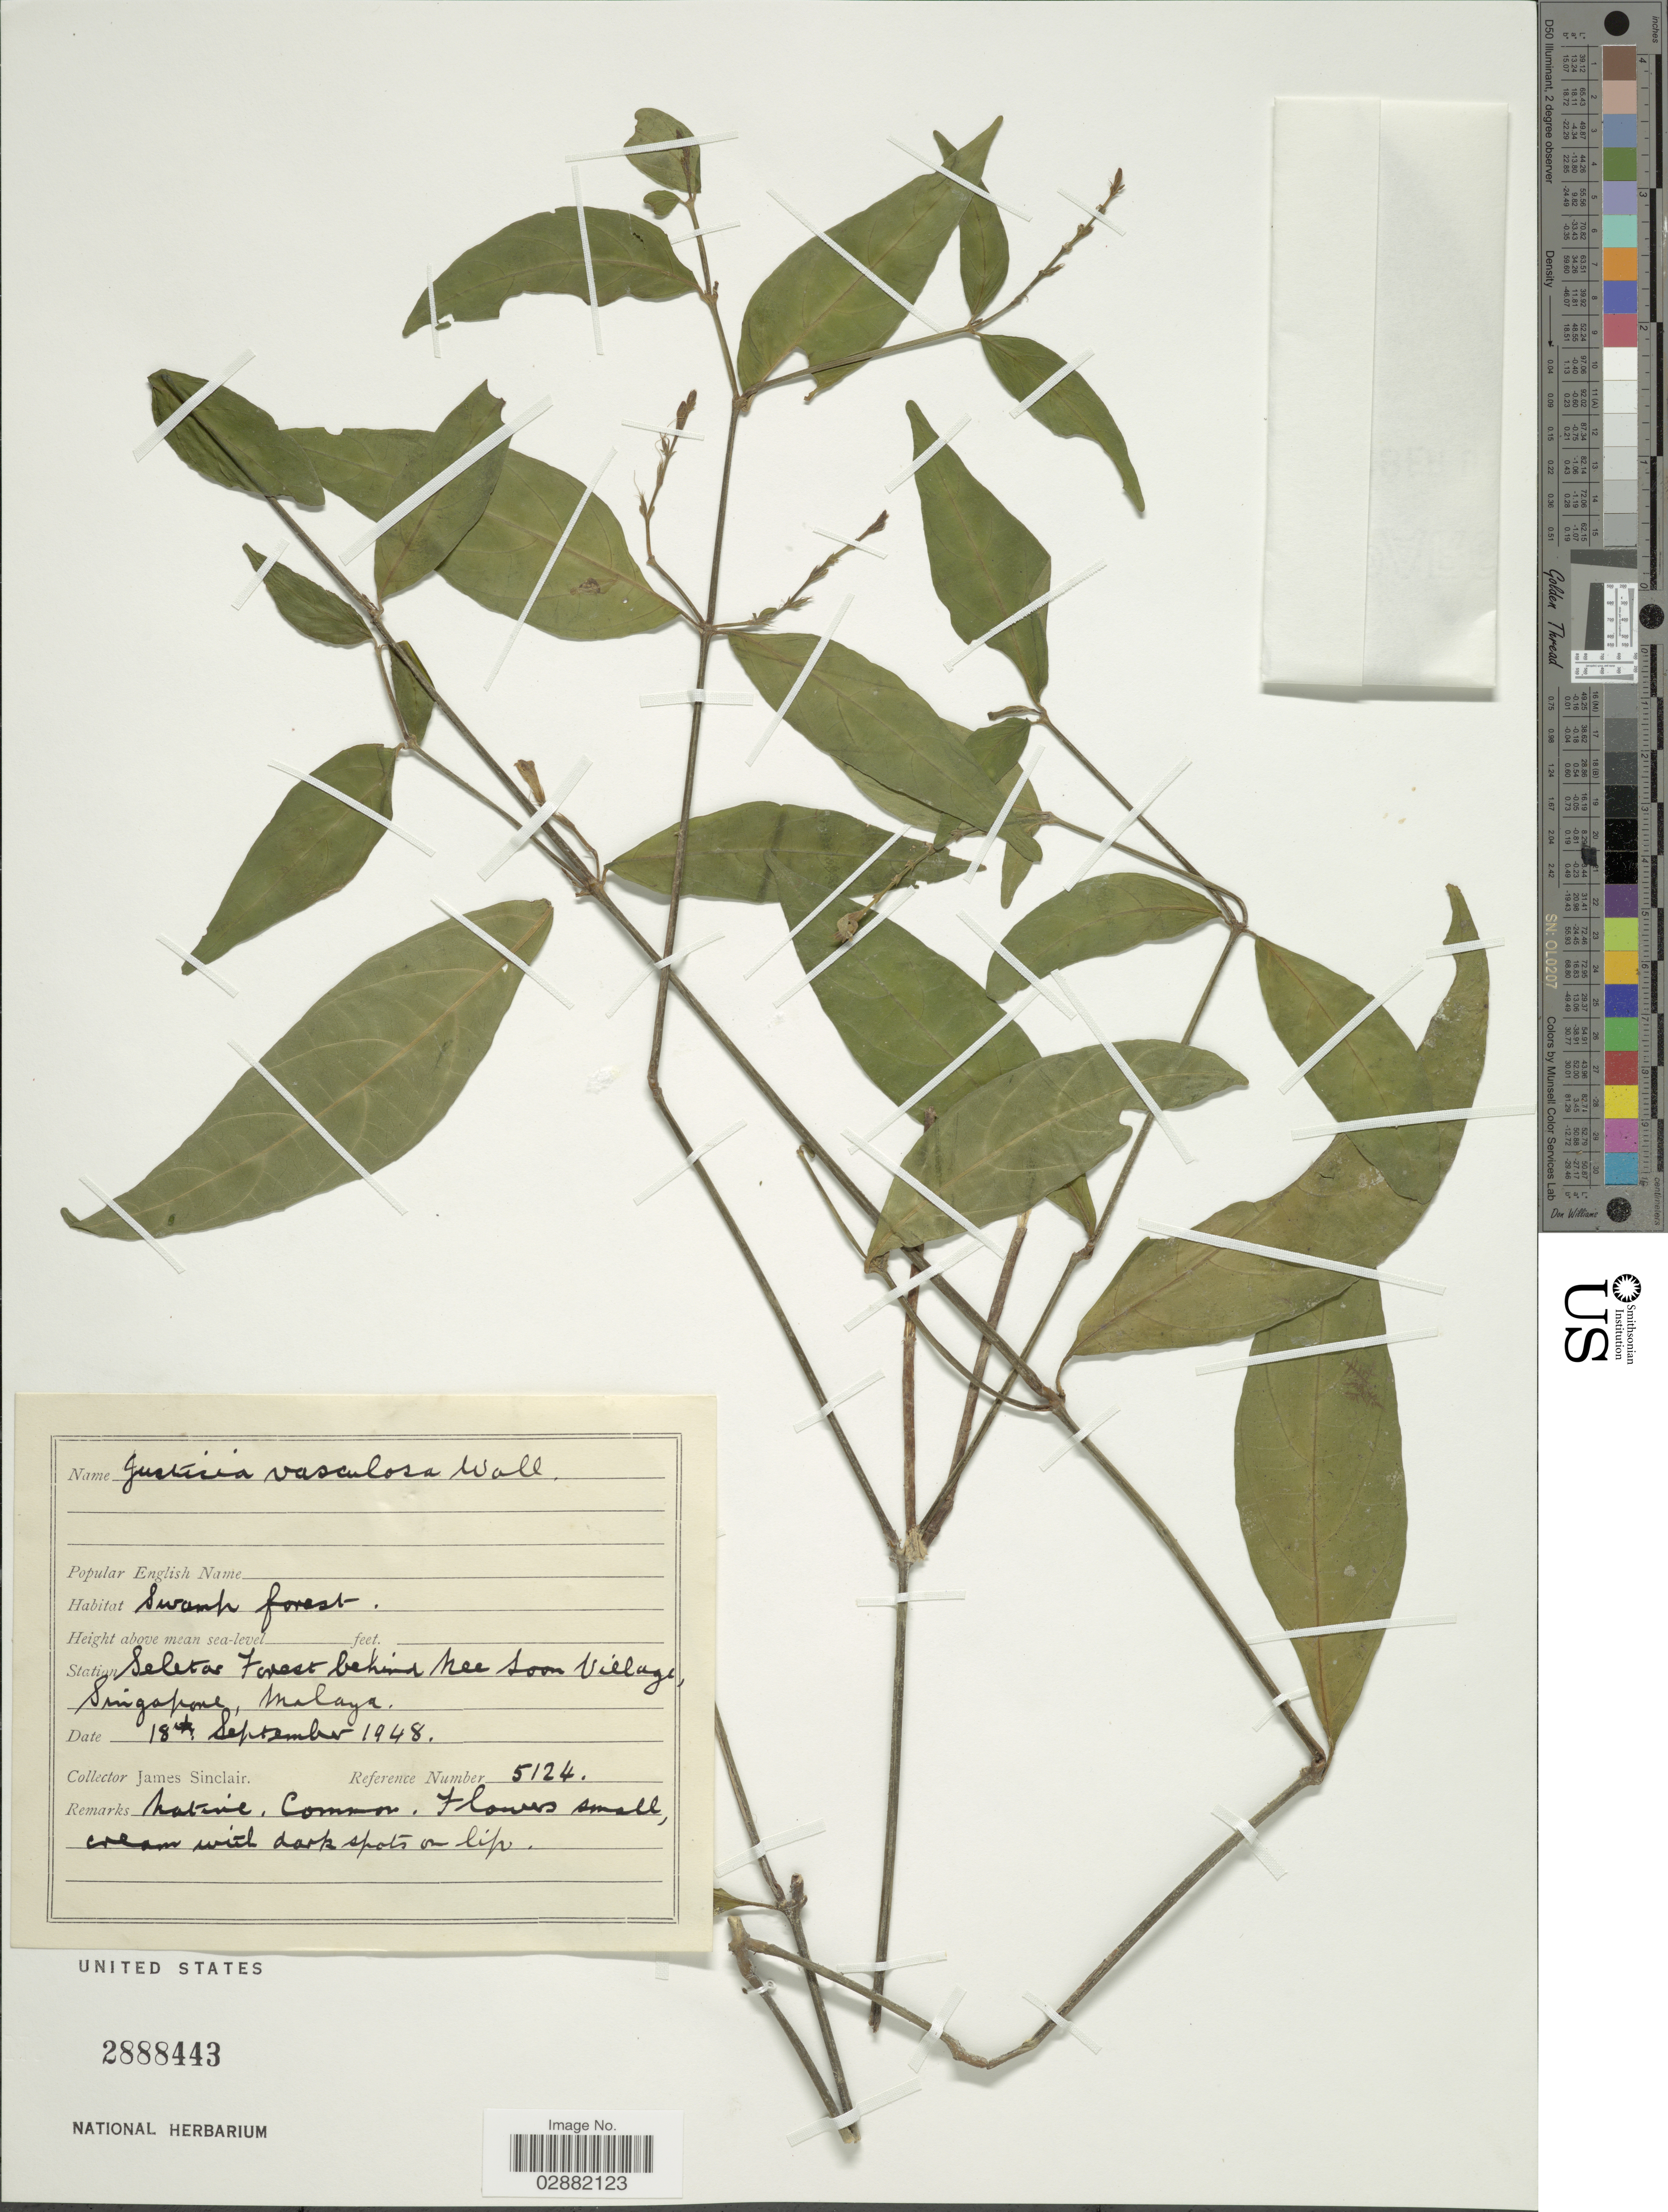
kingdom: Plantae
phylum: Tracheophyta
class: Magnoliopsida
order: Lamiales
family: Acanthaceae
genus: Justicia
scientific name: Justicia vasculosa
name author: Wall.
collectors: J. Sinclair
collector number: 5124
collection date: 1948-09-18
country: Singapore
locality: Station Seletar Forest behind Nee Soon Village, Singapore, Malaya.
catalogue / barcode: US 2888443